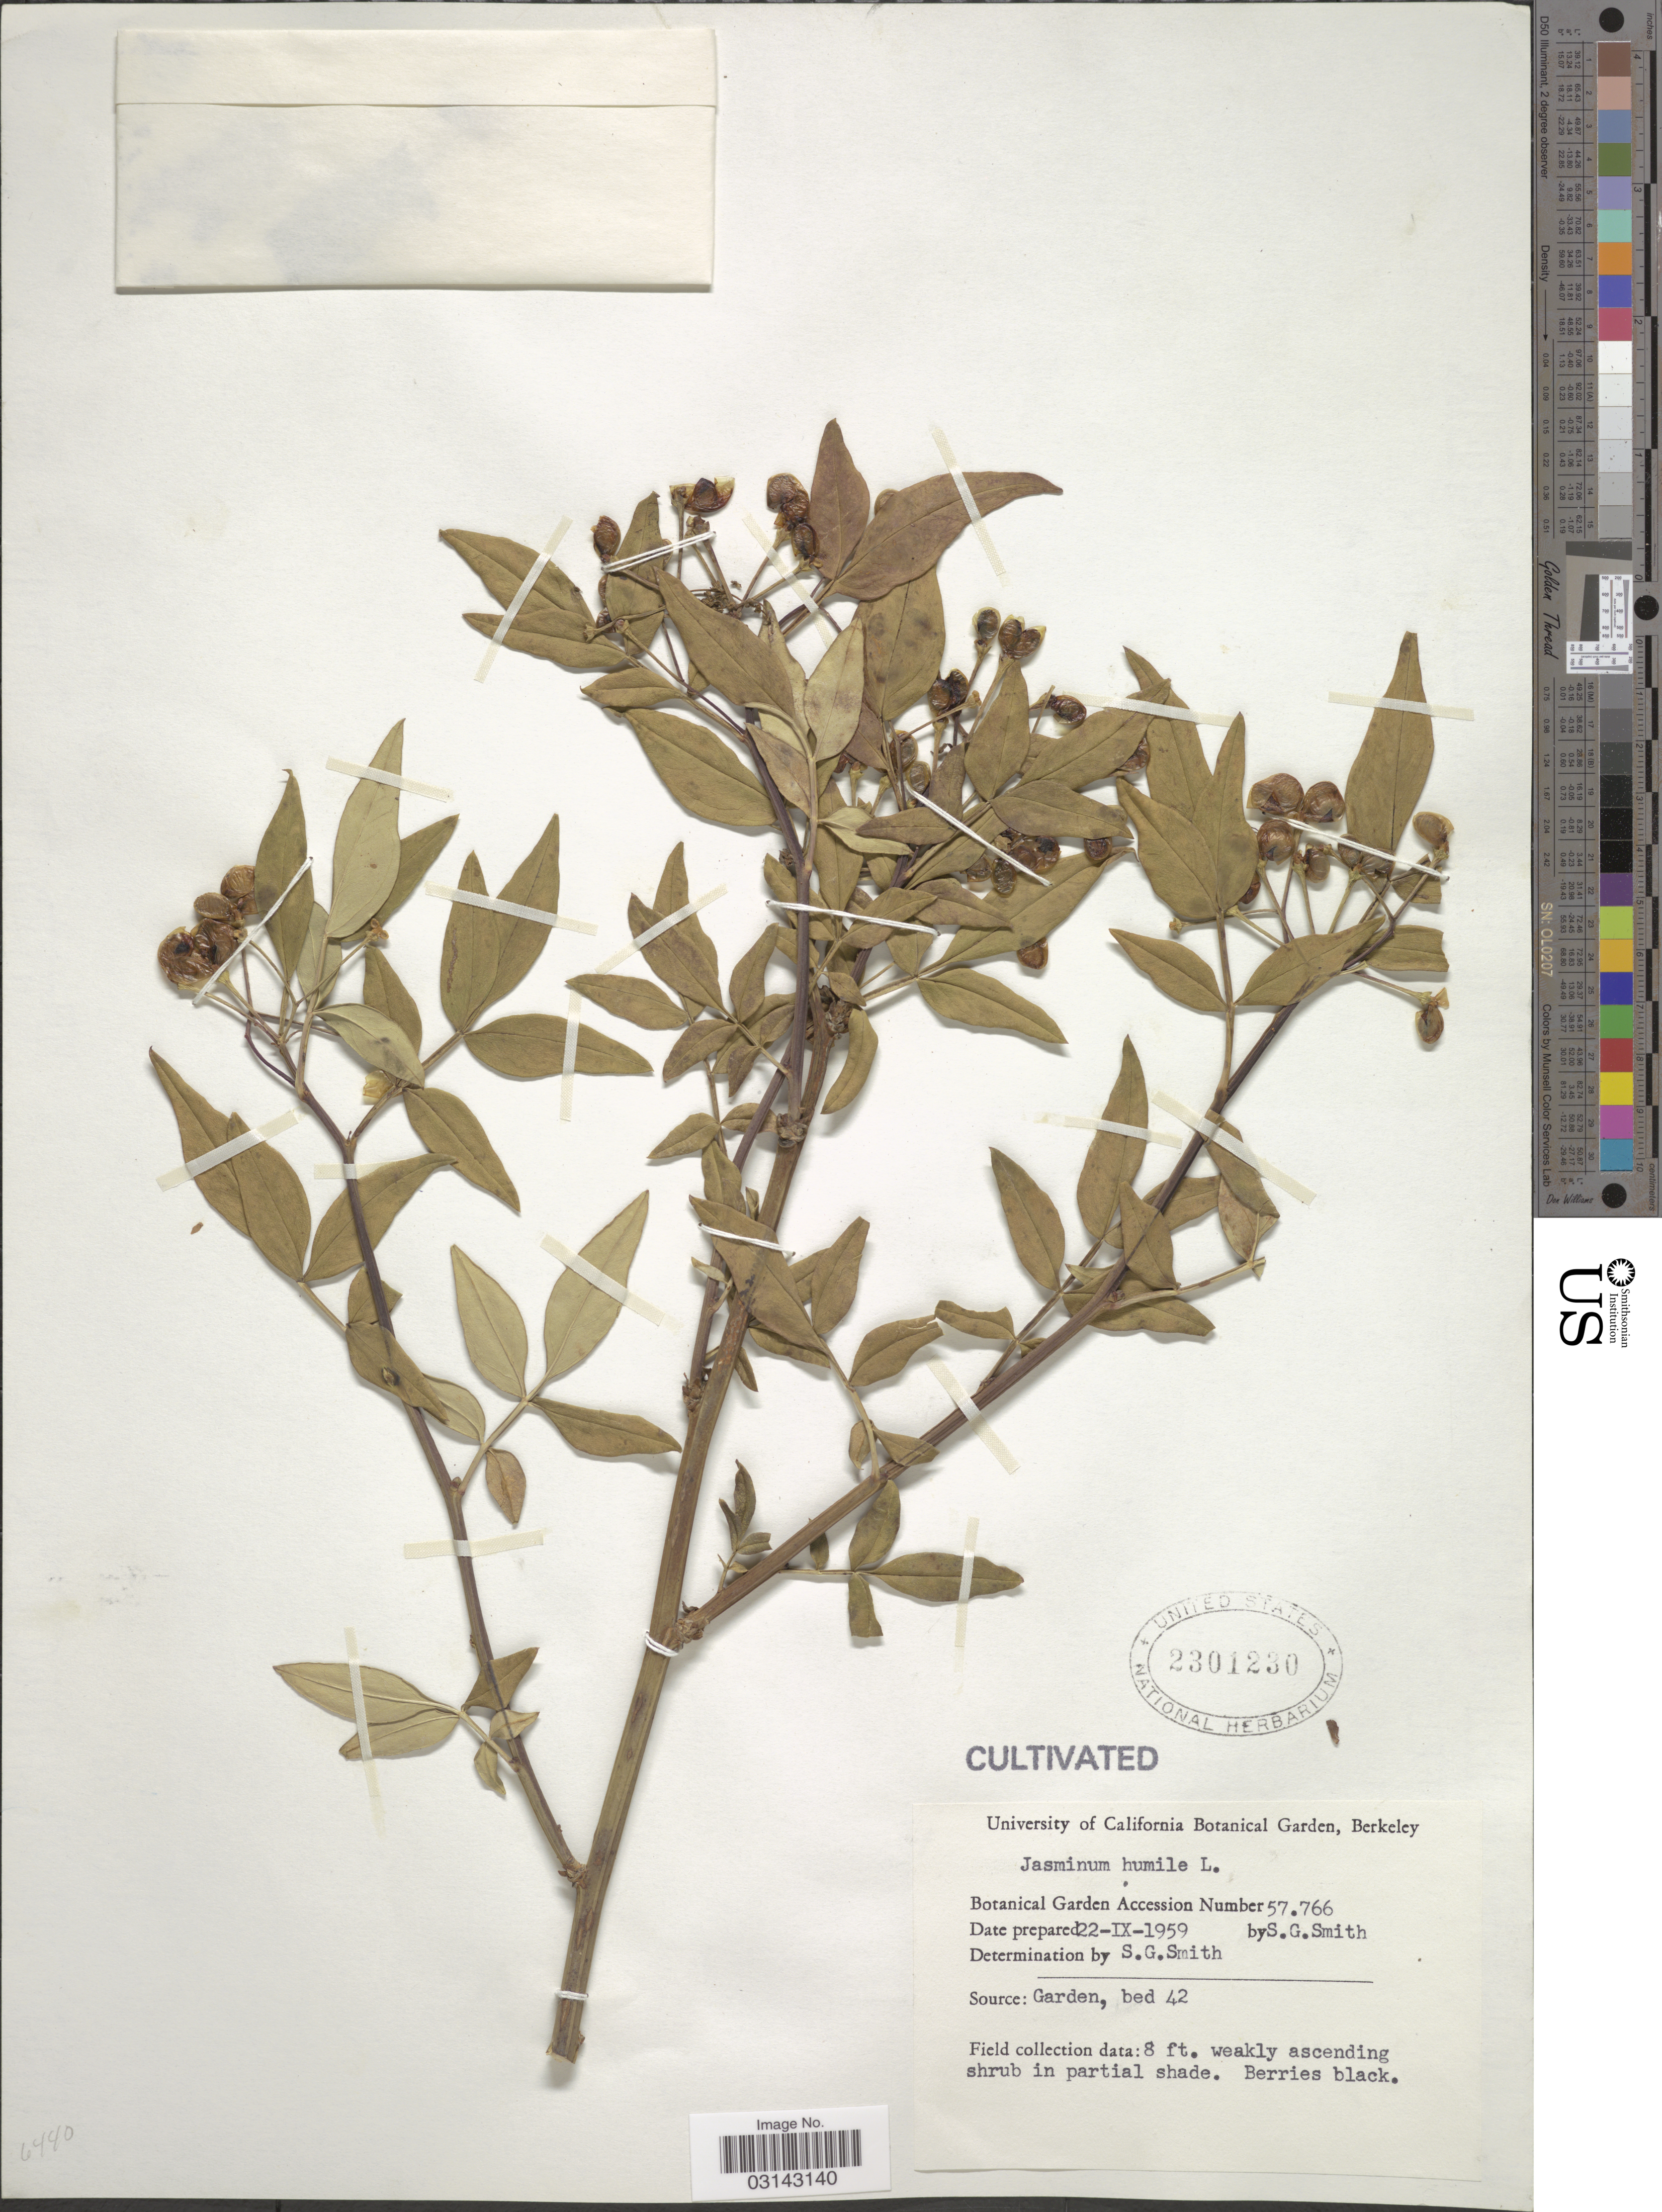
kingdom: Plantae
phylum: Tracheophyta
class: Magnoliopsida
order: Lamiales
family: Oleaceae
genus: Jasminum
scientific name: Jasminum humile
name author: L.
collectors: G. Smith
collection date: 1959-09-22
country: United States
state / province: California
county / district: Alameda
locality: University of California Botanical Garden, Berkeley.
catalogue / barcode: US 2301230